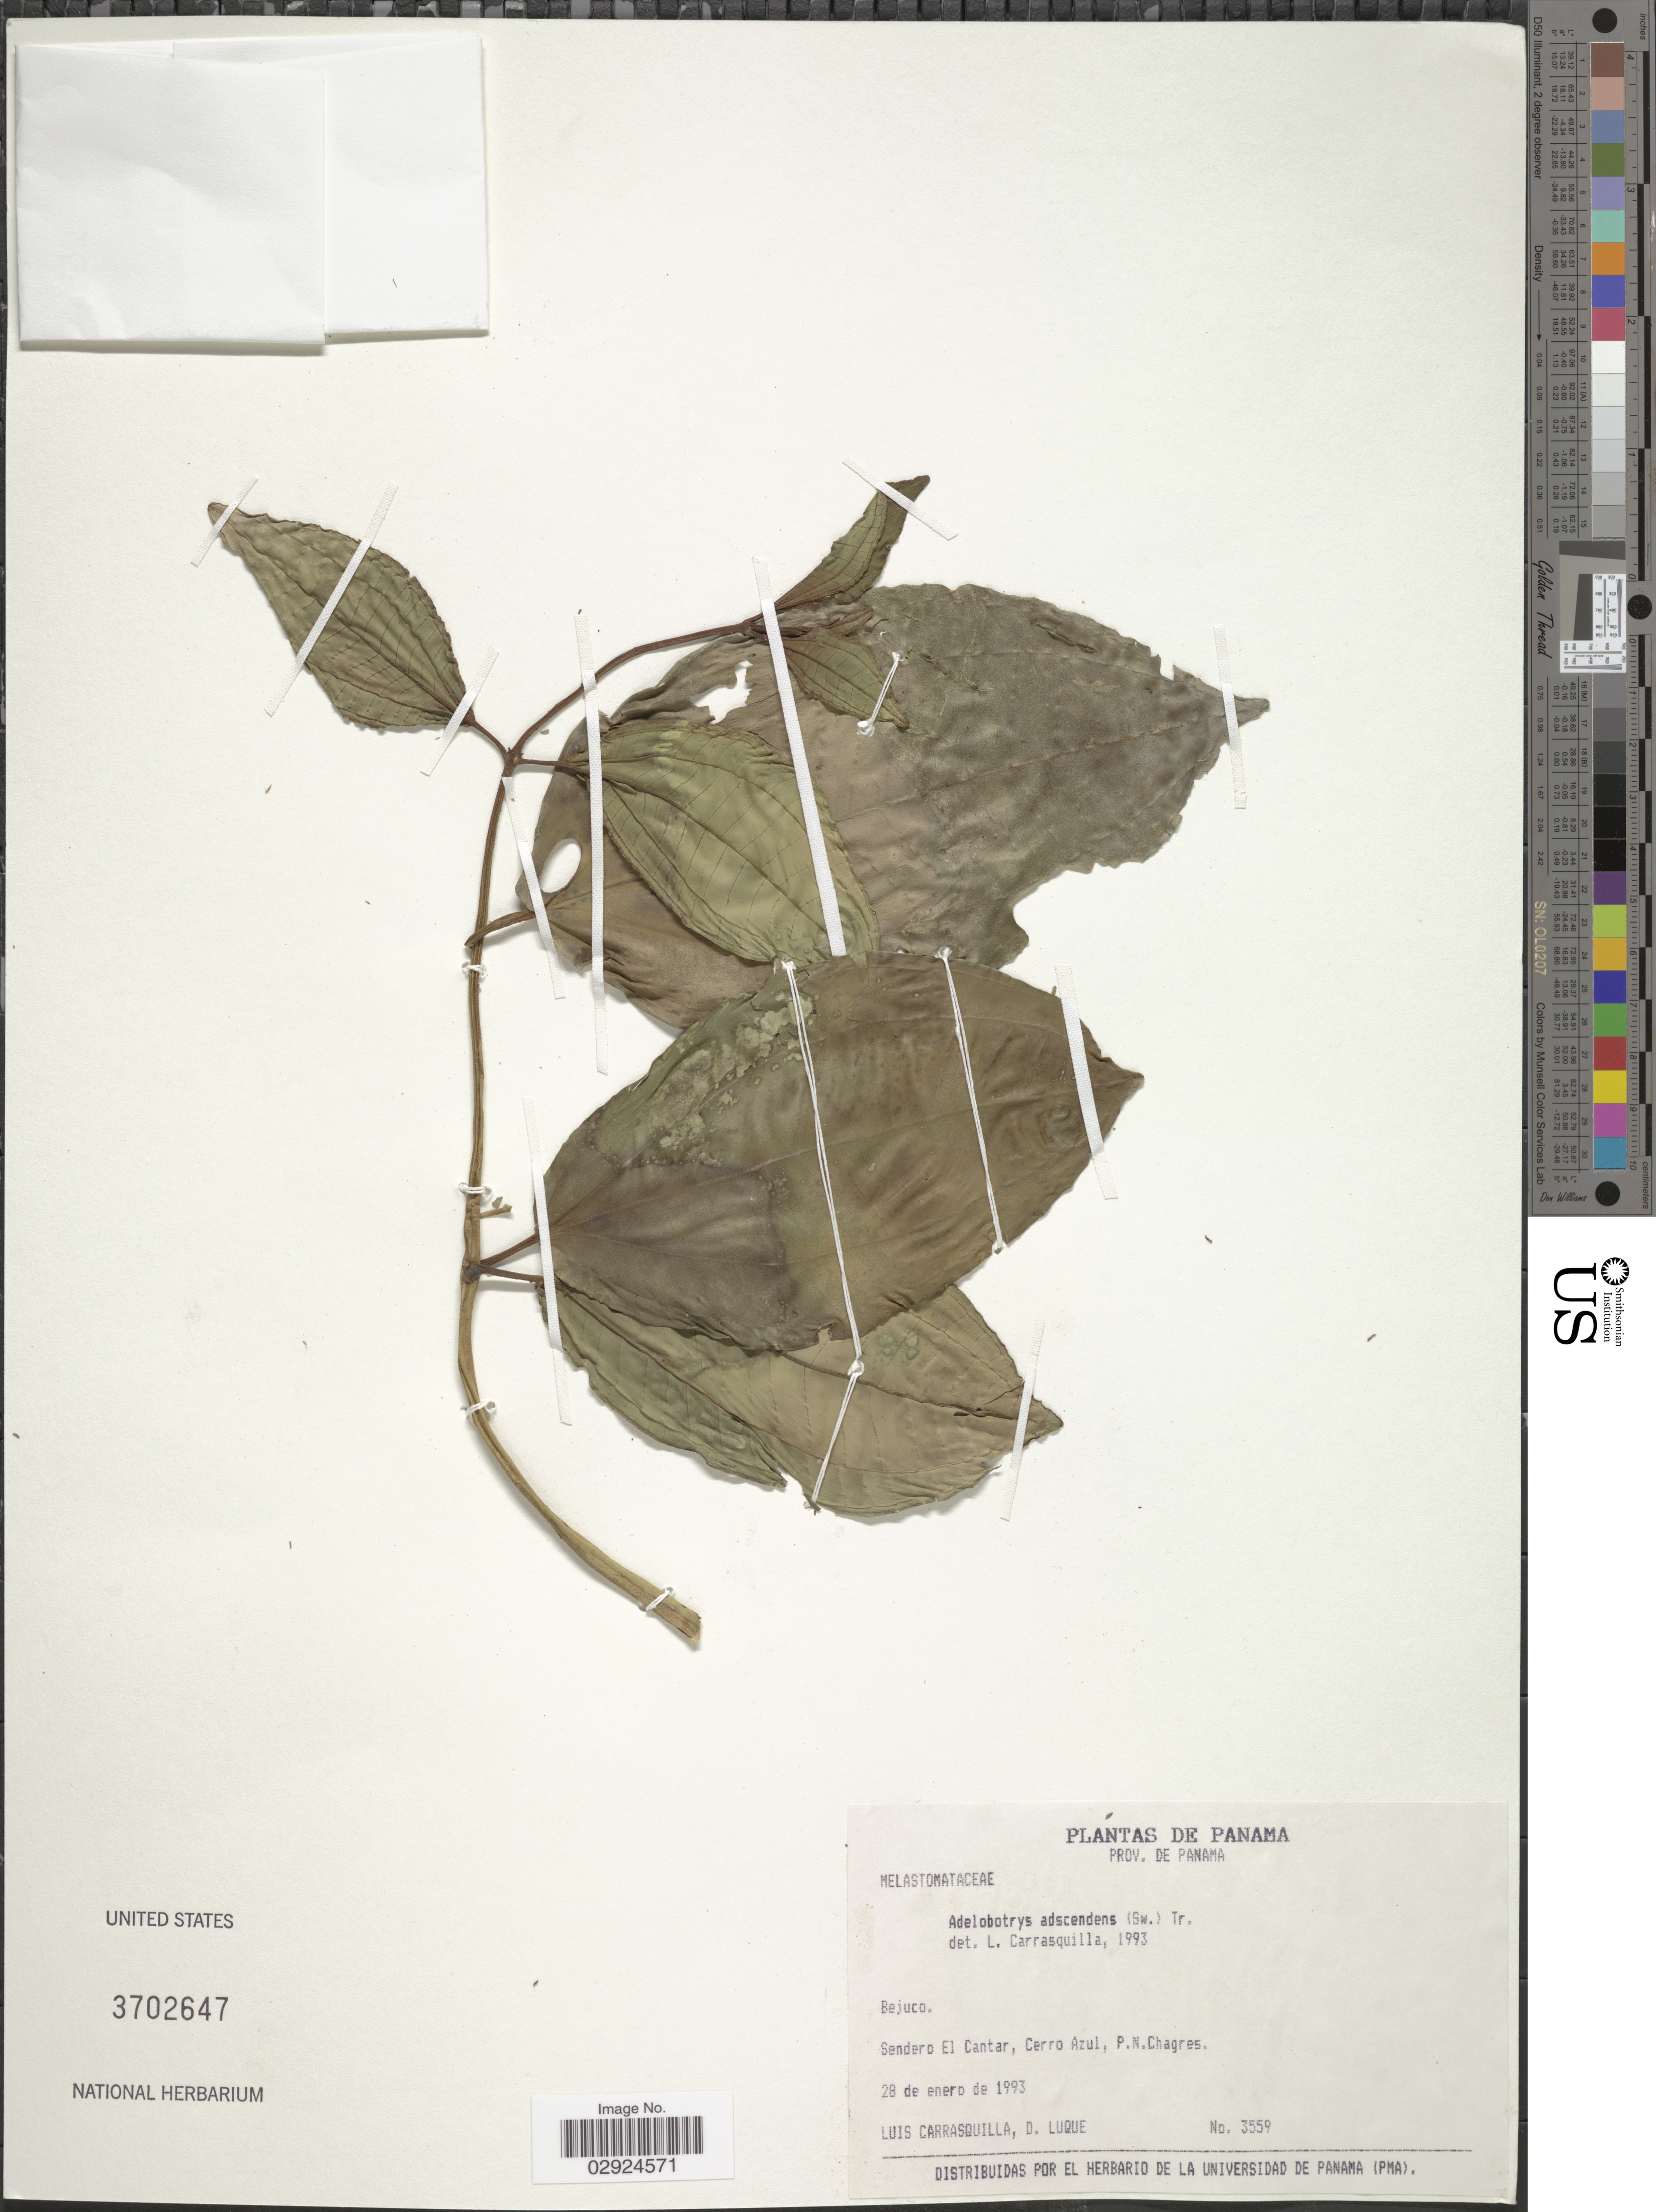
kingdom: Plantae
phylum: Tracheophyta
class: Magnoliopsida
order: Myrtales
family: Melastomataceae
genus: Adelobotrys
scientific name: Adelobotrys adscendens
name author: (Sw.) Triana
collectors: L. Carrasquilla & D. Luque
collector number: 3559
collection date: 1993-01-28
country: Panama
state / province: Panamá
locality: Prov. de Panama. Sendero El Cantar, Cerro Azul, P.N. Chagres.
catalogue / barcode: US 3702647